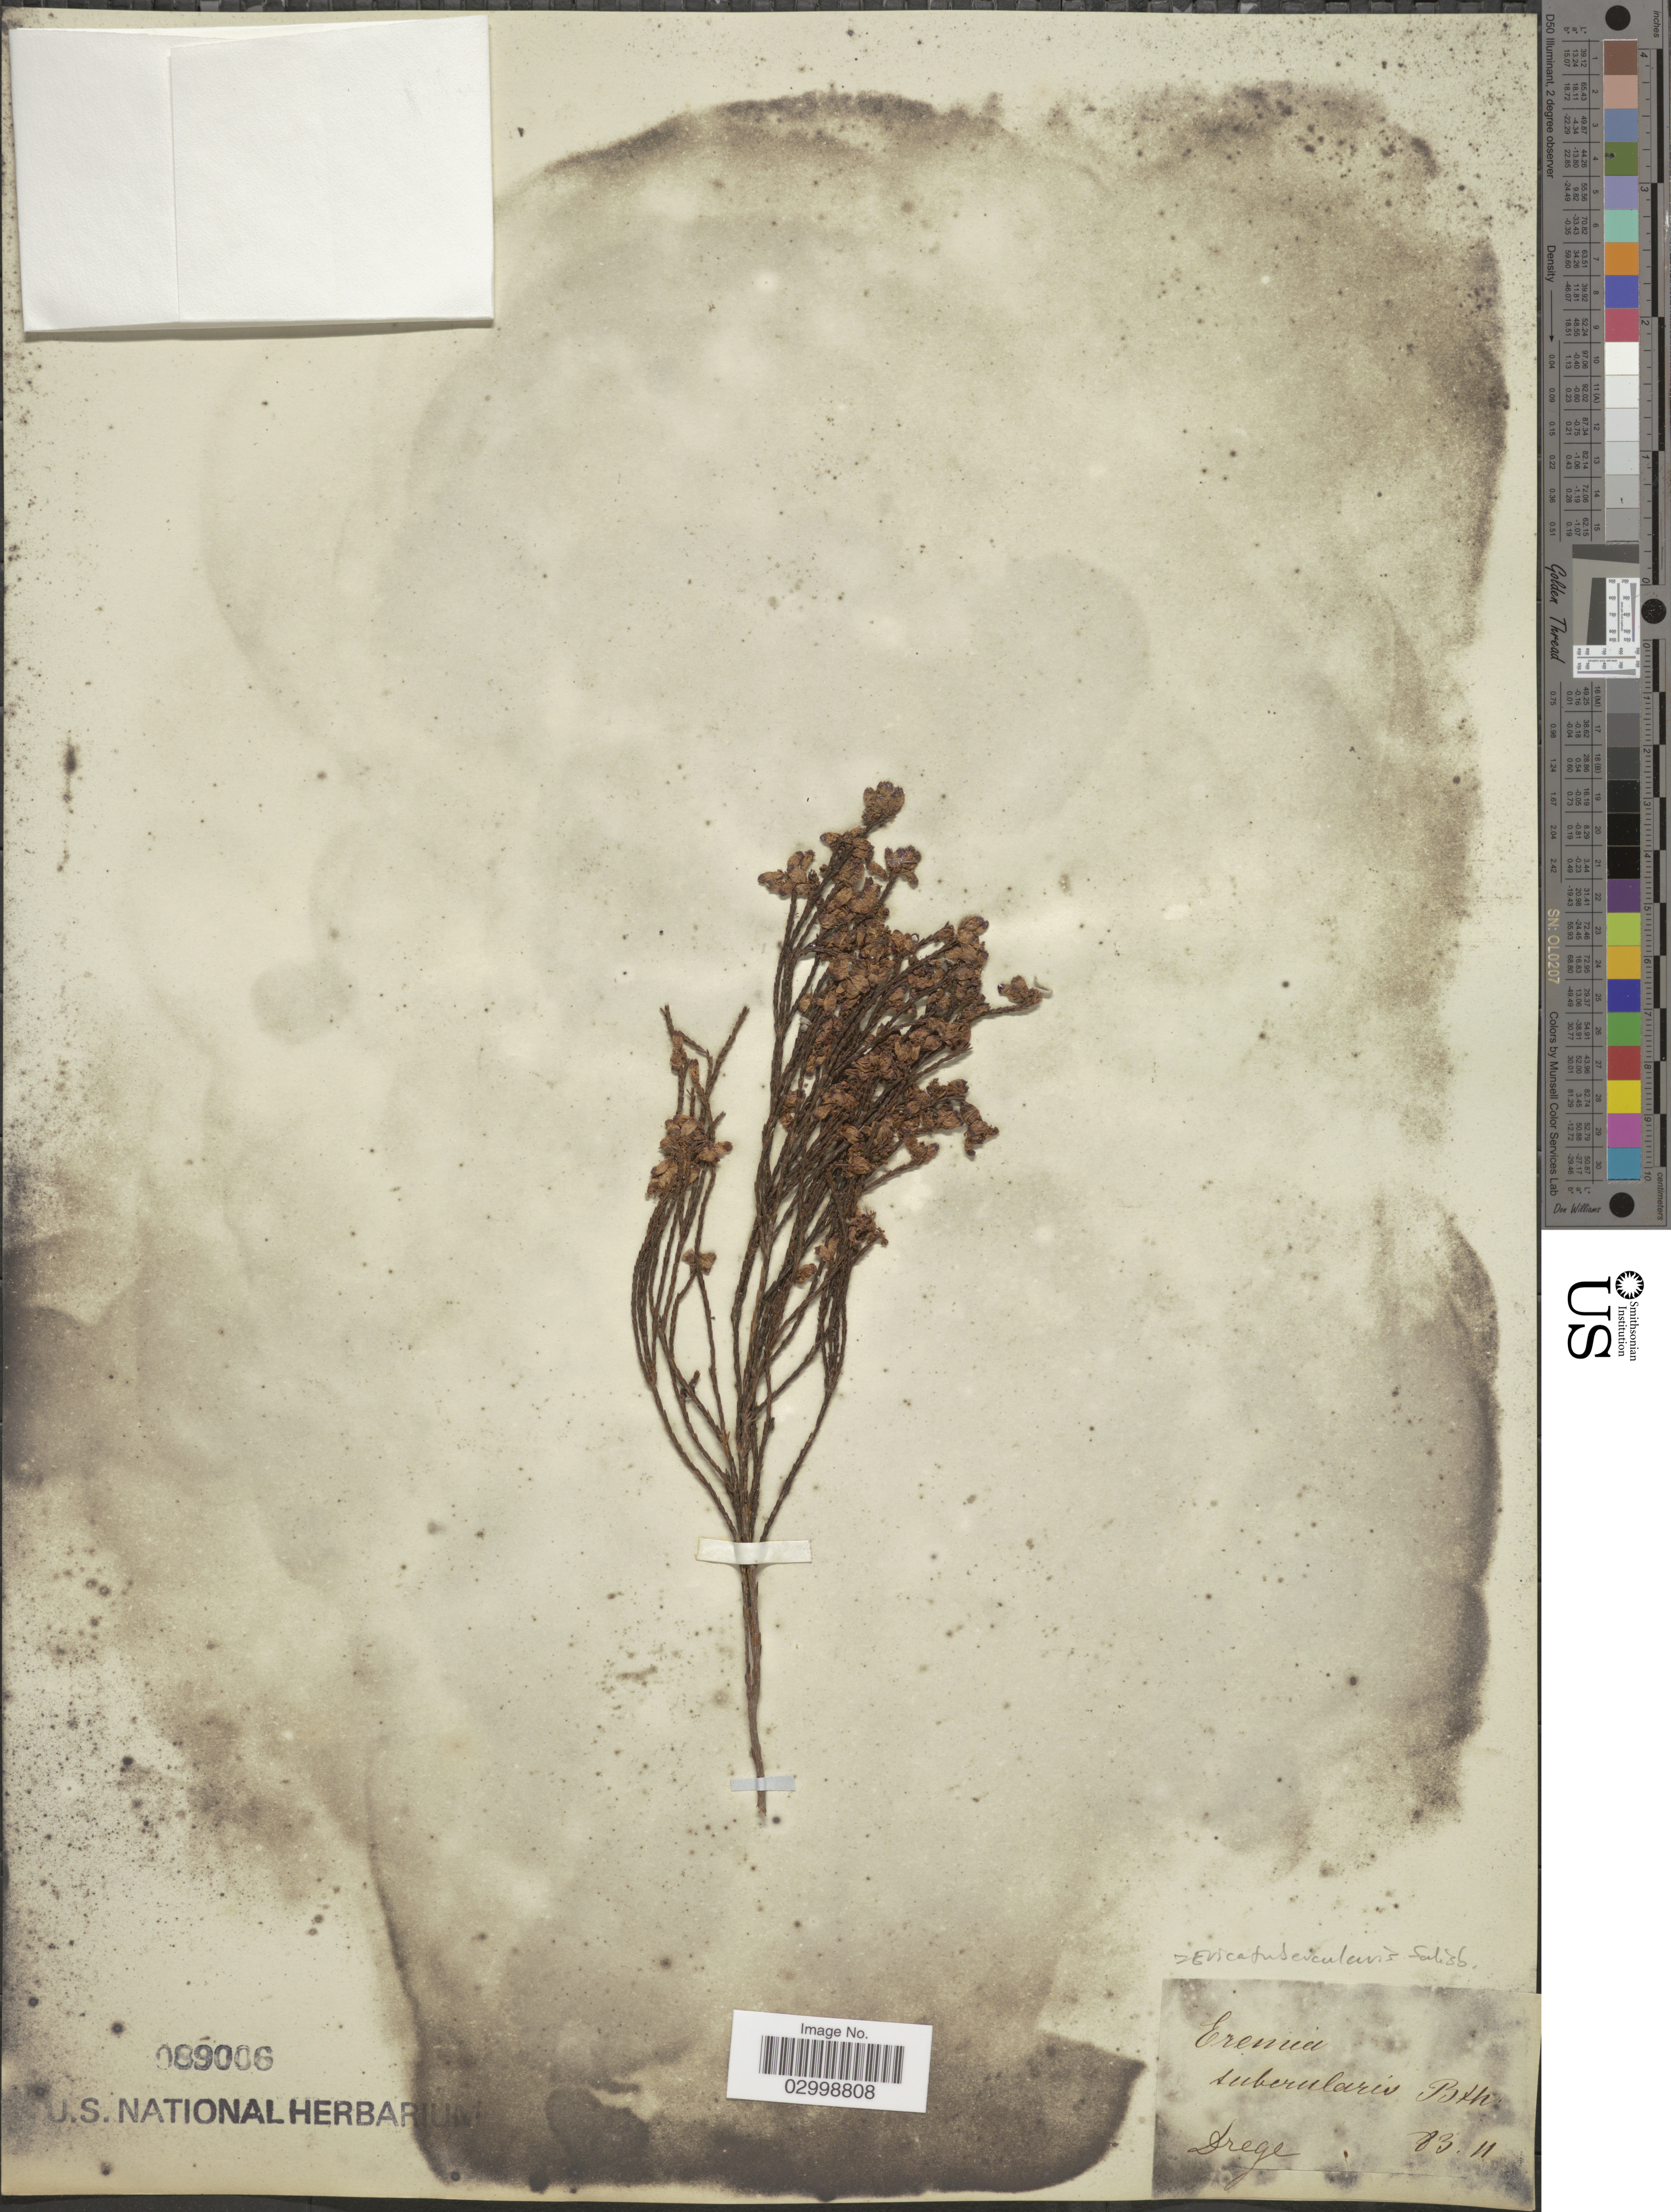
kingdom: Plantae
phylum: Tracheophyta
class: Magnoliopsida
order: Ericales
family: Ericaceae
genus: Erica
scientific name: Erica tubercularis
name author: Salisb.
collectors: Drege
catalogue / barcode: US 89006